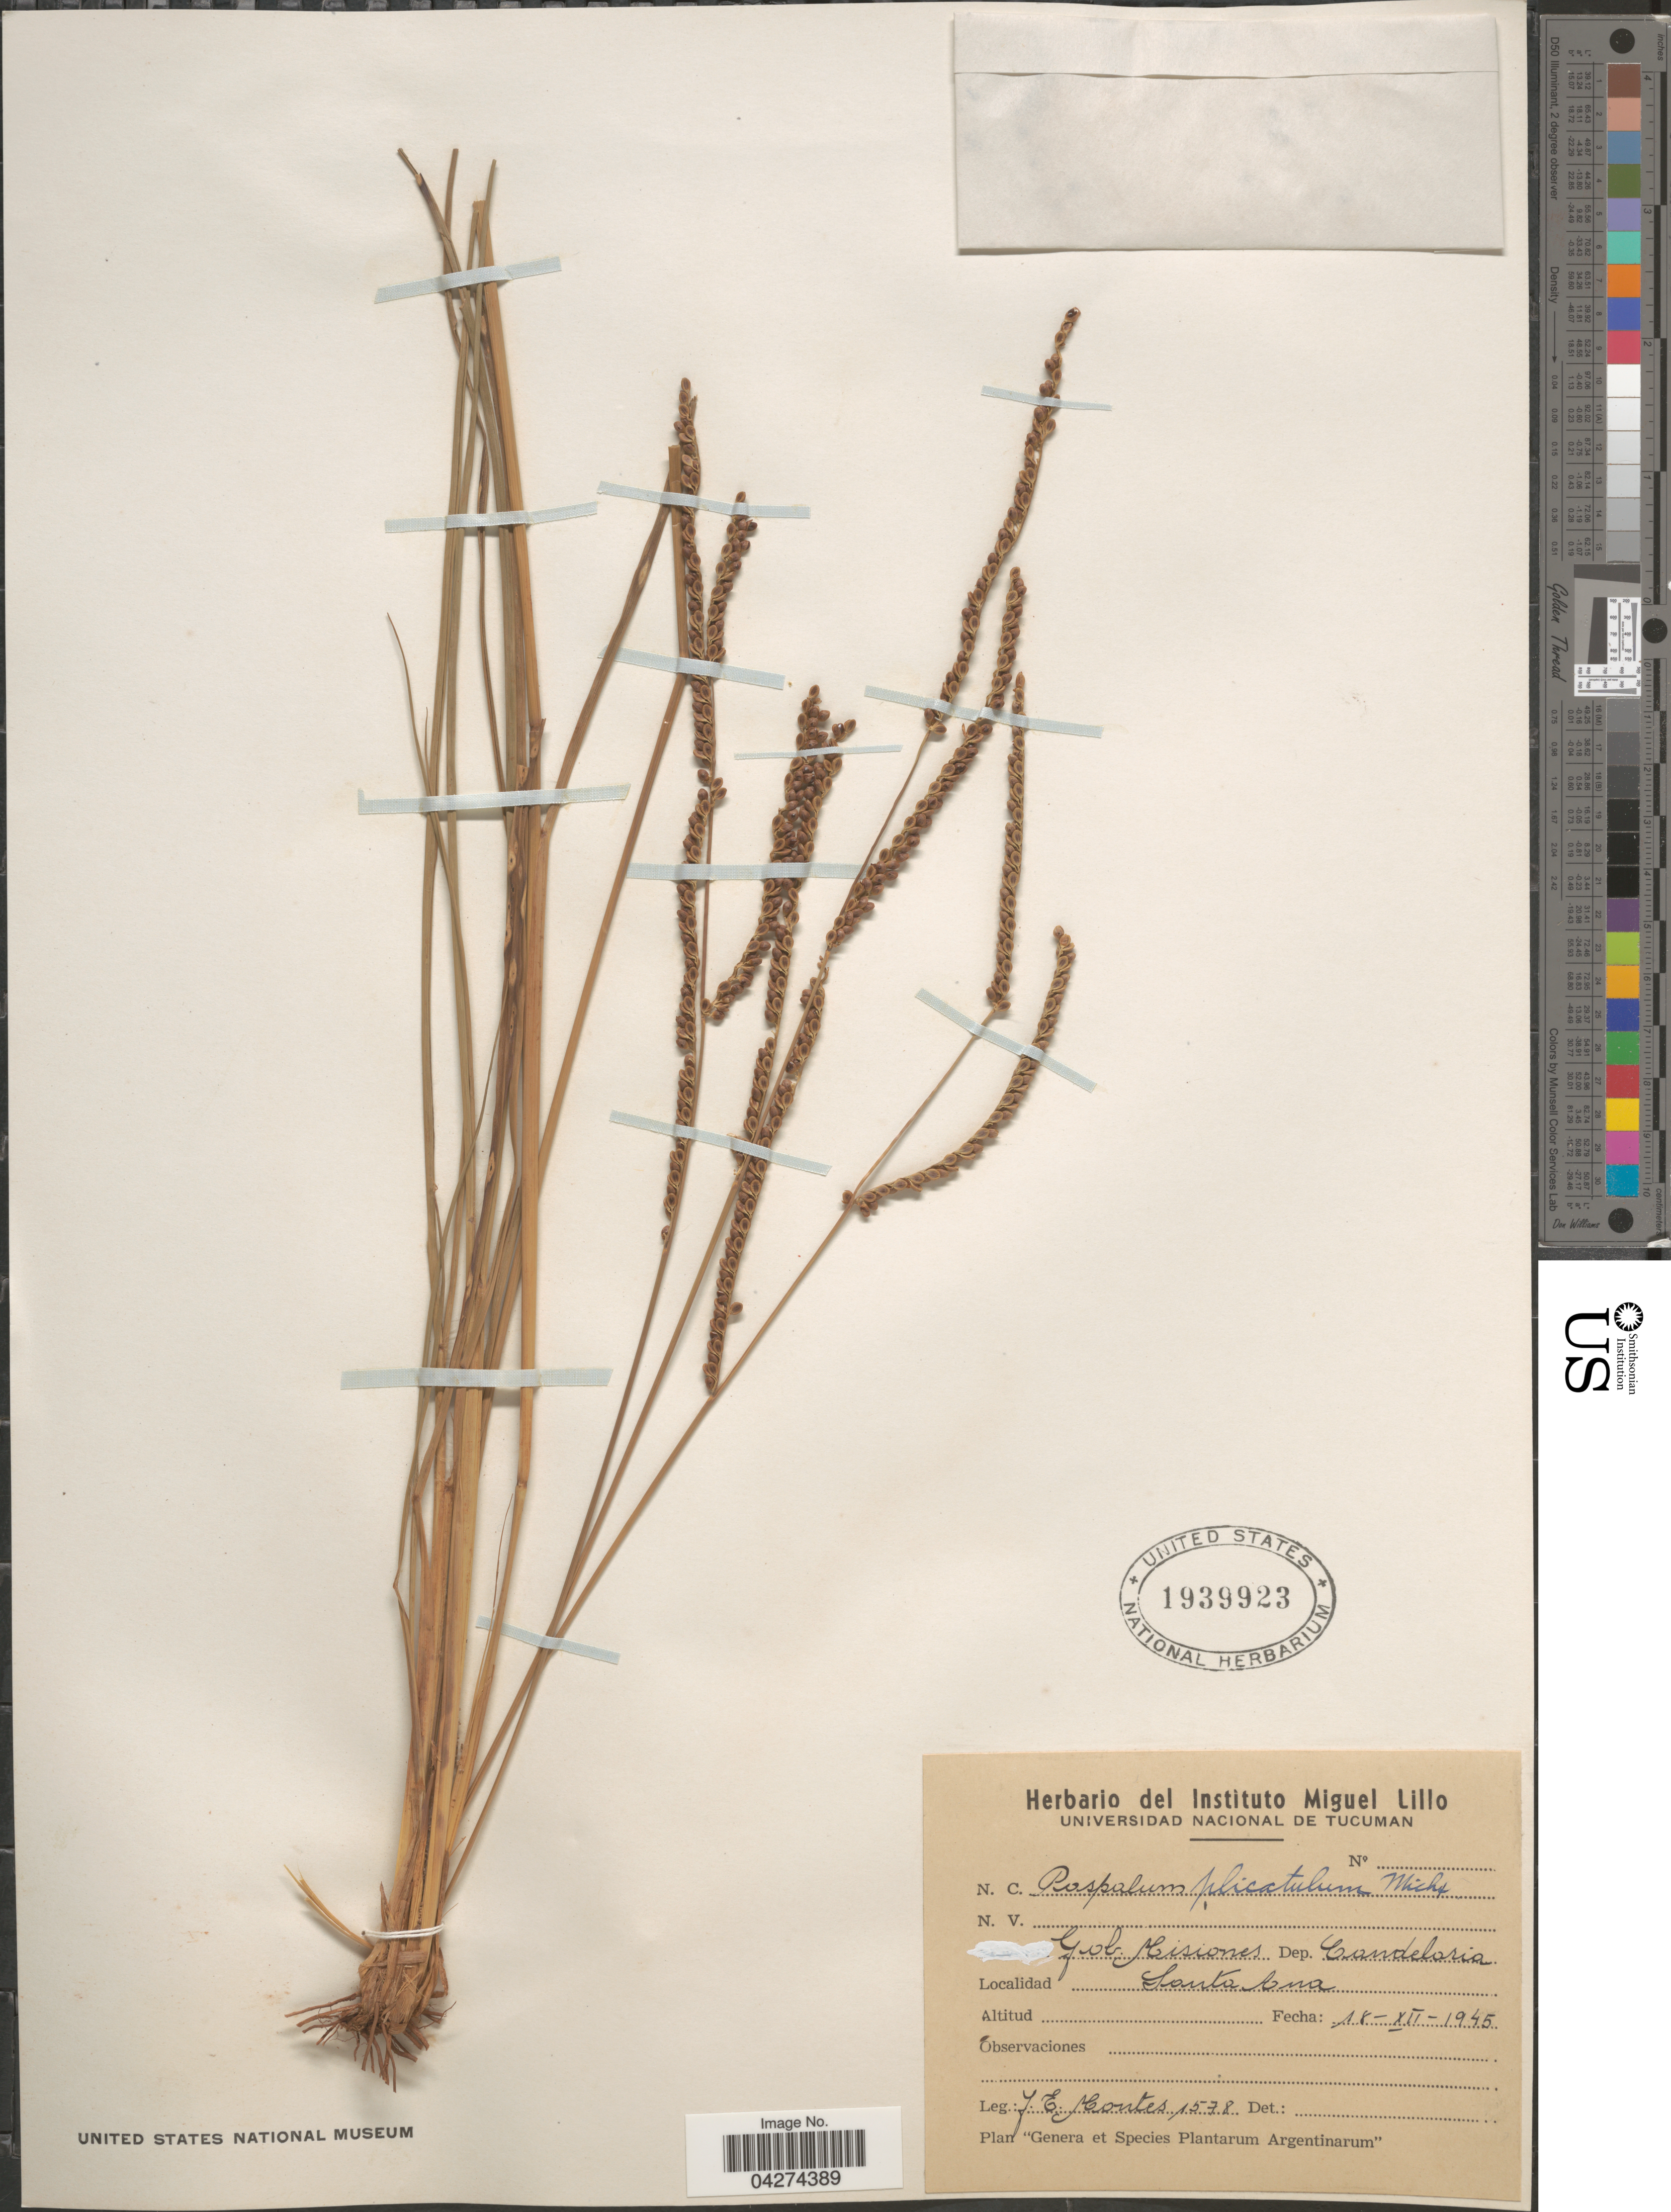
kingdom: Plantae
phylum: Tracheophyta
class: Liliopsida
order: Poales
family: Poaceae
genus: Paspalum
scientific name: Paspalum plicatulum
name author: Michx.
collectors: J. E. Montes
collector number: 1578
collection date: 1945-12-18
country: Argentina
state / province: Misiones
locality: Gob. Misiones. Dep. Candelaria. Santa Ana.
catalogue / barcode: US 1939923